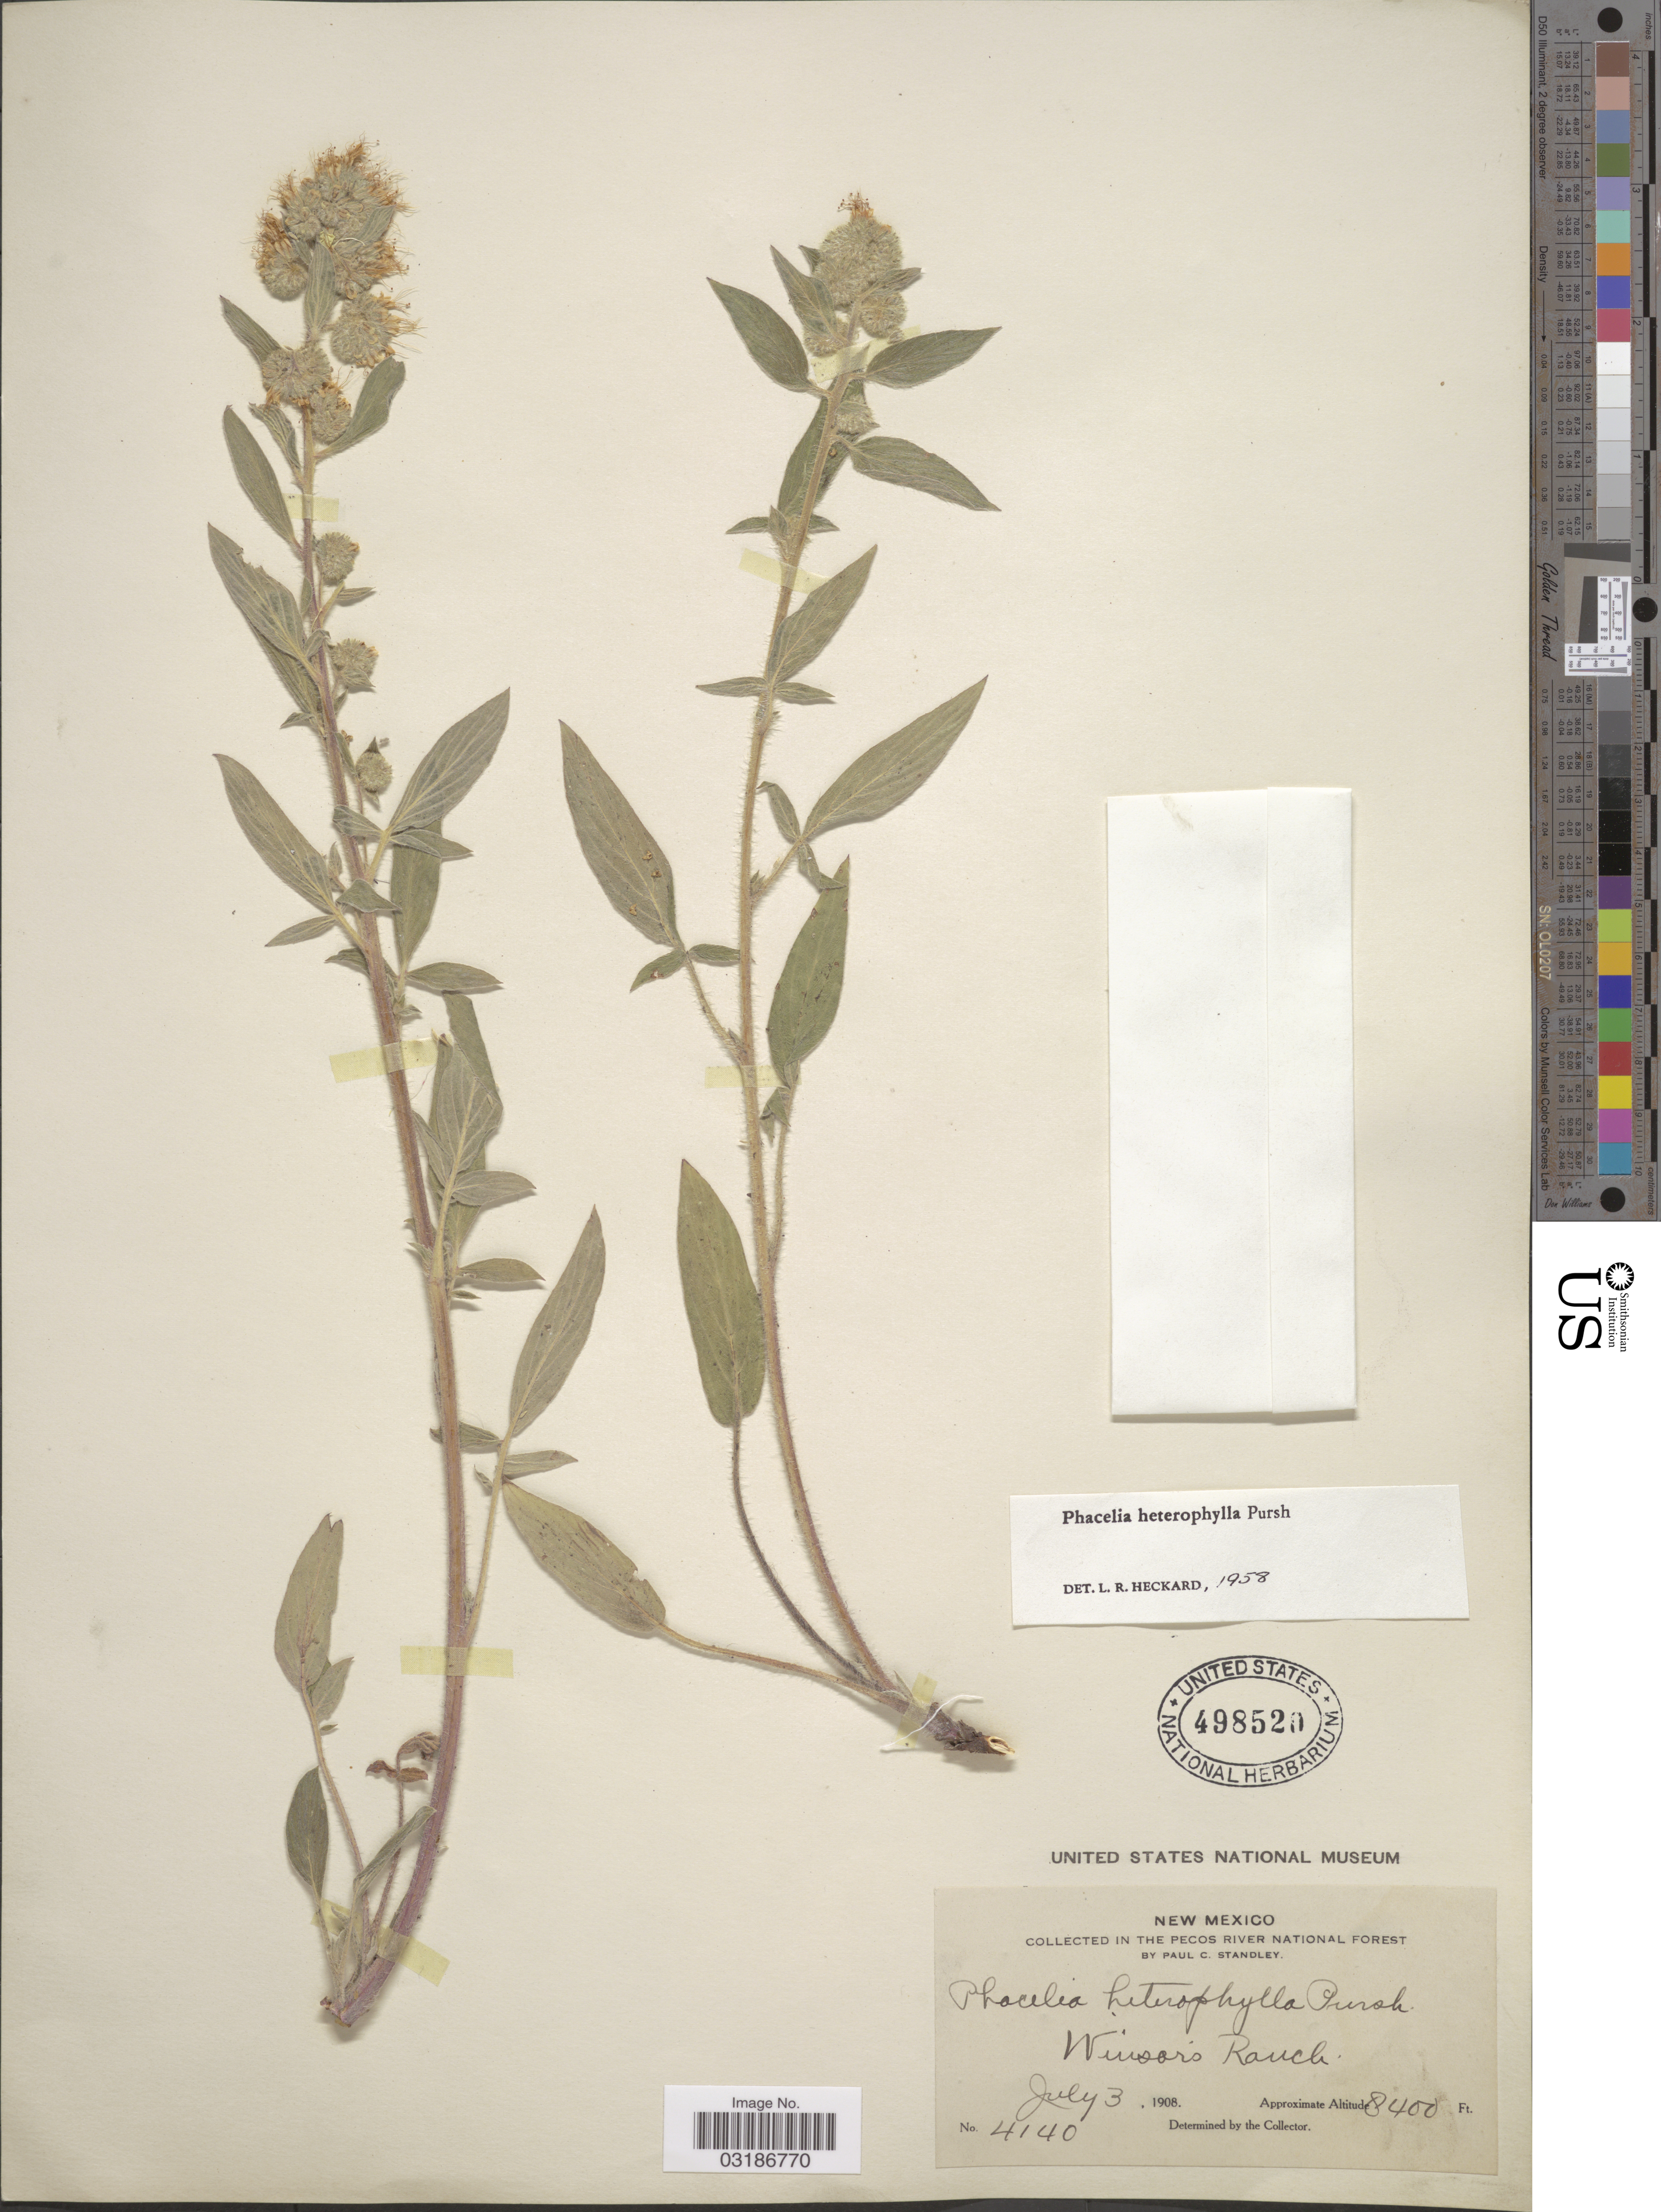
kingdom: Plantae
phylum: Tracheophyta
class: Magnoliopsida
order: Boraginales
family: Hydrophyllaceae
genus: Phacelia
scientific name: Phacelia heterophylla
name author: Pursh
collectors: P. C. Standley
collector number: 4140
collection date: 1908-07-03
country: United States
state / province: New Mexico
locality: Collected in the Pecos River National Forest. Winsor's Ranch.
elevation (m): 2560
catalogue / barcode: US 498520